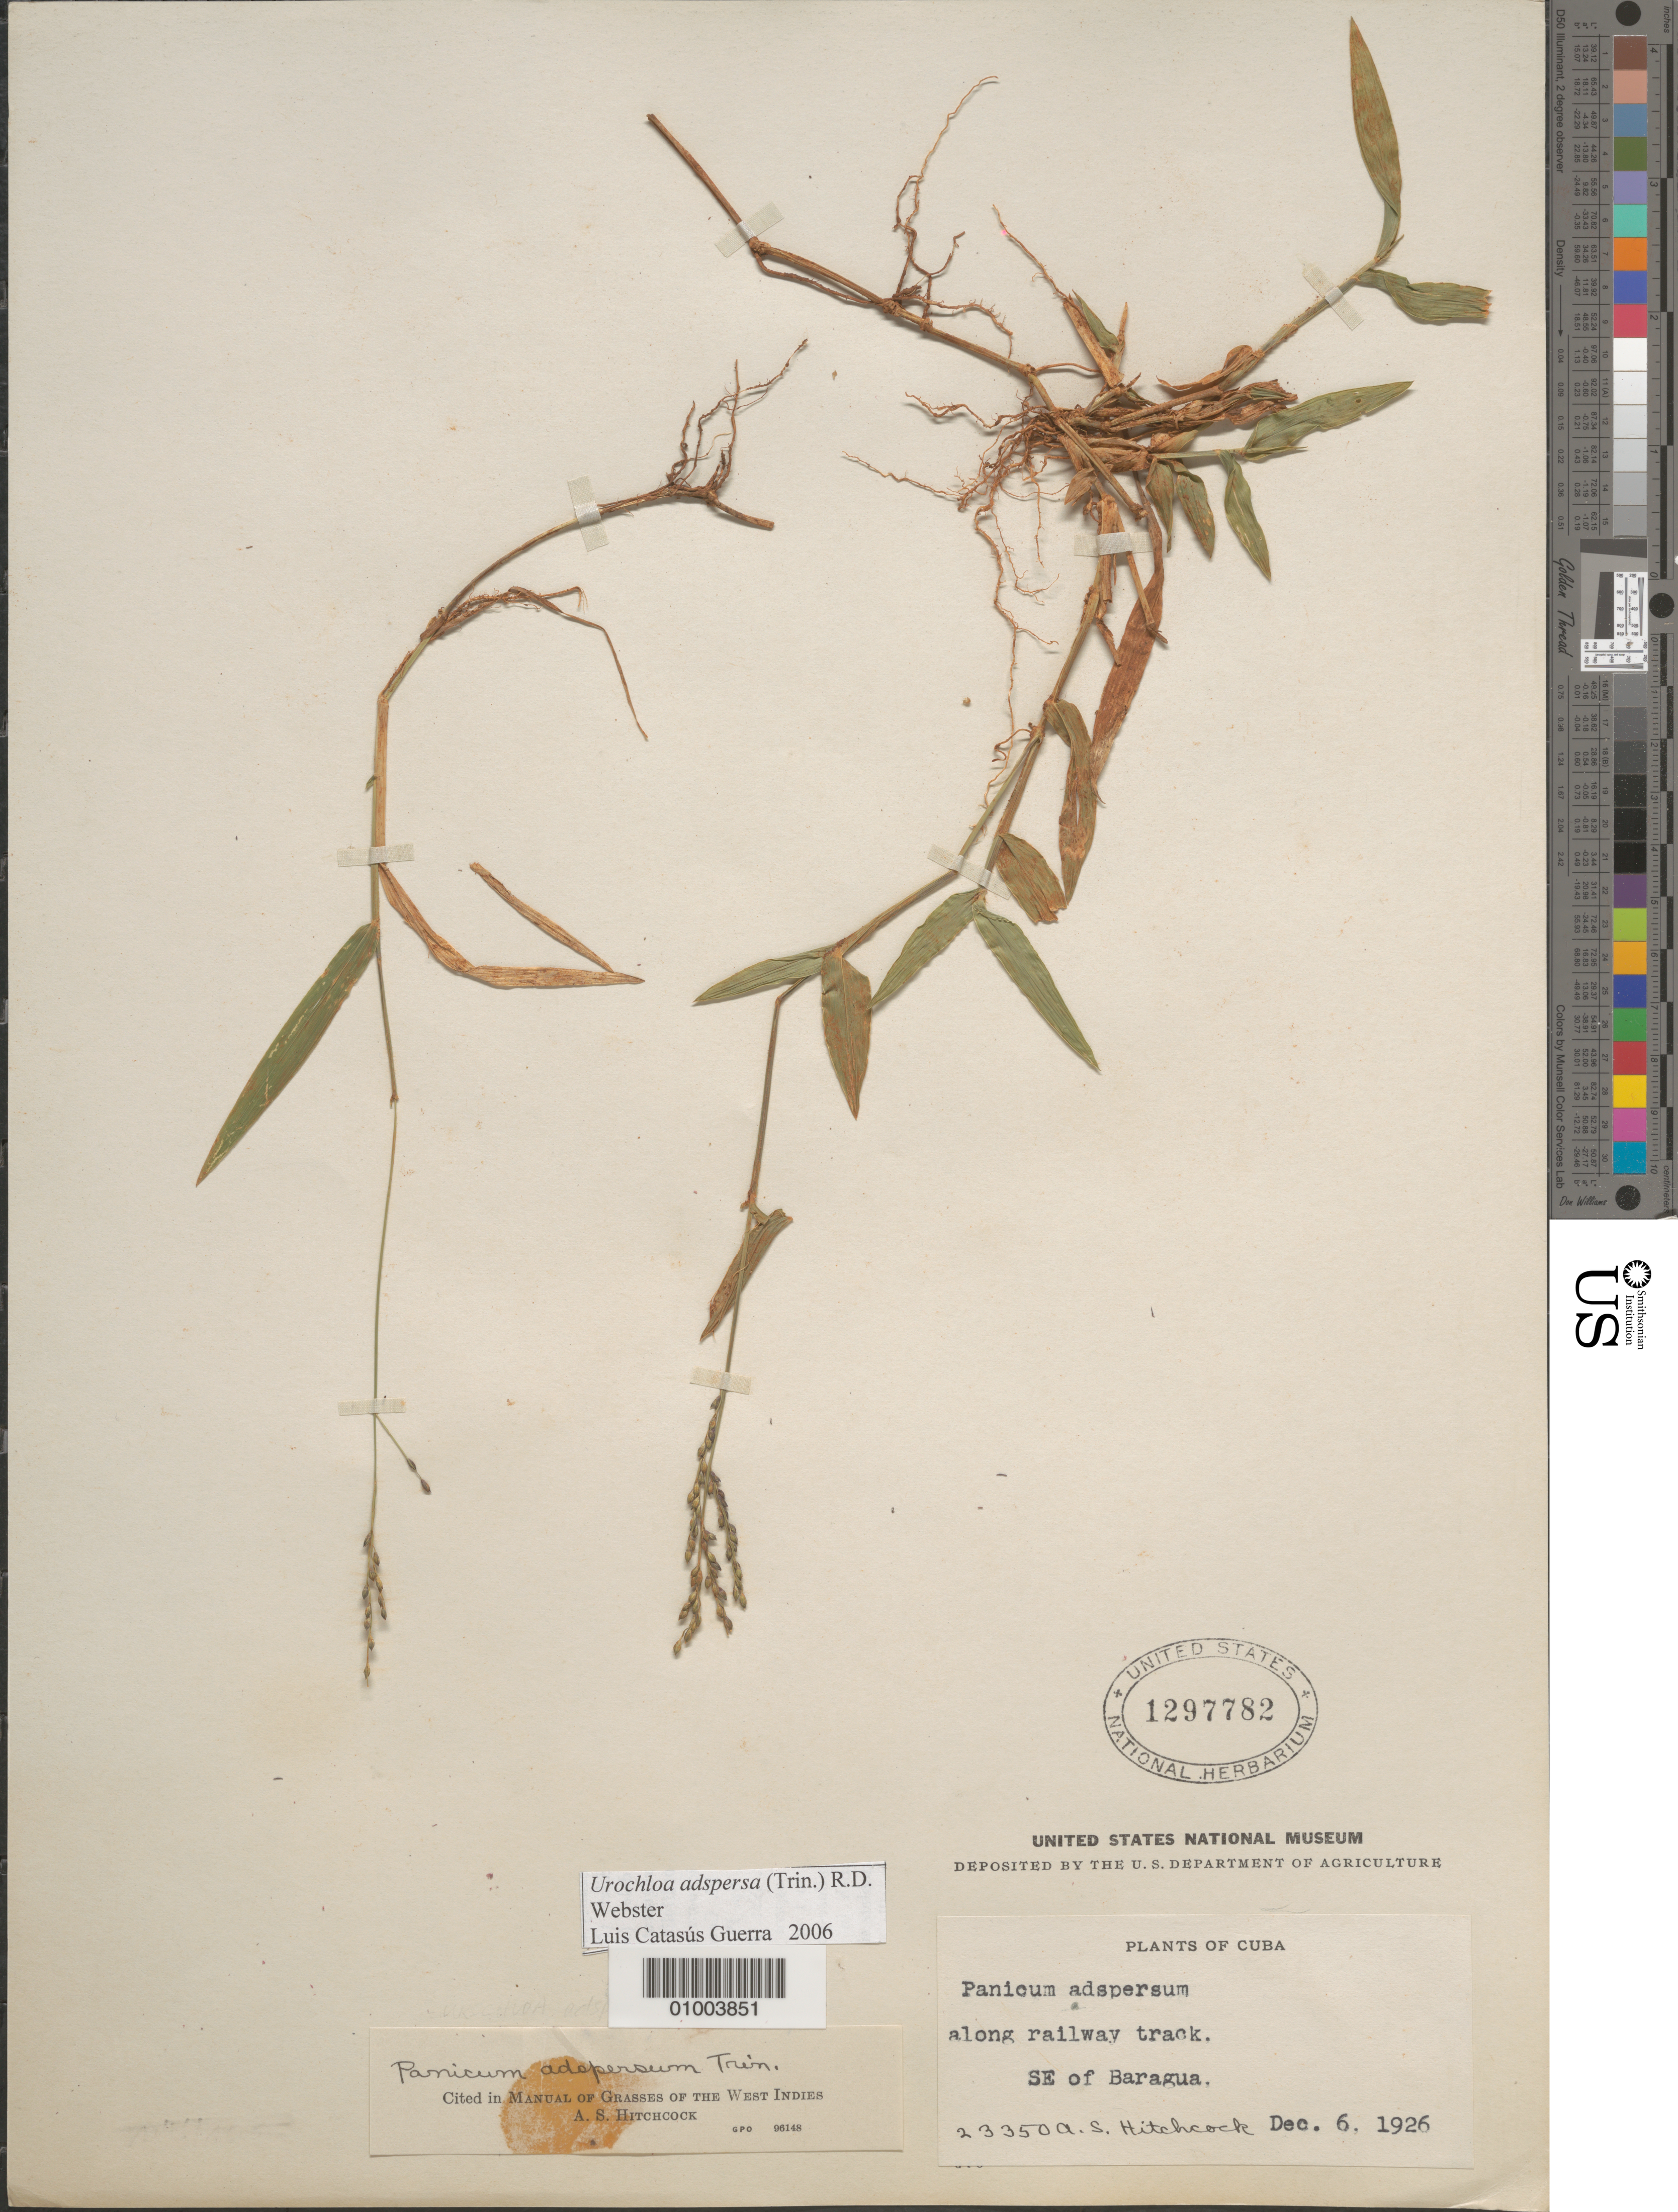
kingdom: Plantae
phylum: Tracheophyta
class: Liliopsida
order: Poales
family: Poaceae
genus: Urochloa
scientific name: Urochloa adspersa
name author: (Trin.) R.D. Webster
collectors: A. S. Hitchcock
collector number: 23350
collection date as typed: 06 Dec 1926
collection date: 1926-12-06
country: Cuba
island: Cuba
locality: along railway track SE of Baragua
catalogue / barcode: US 1297782